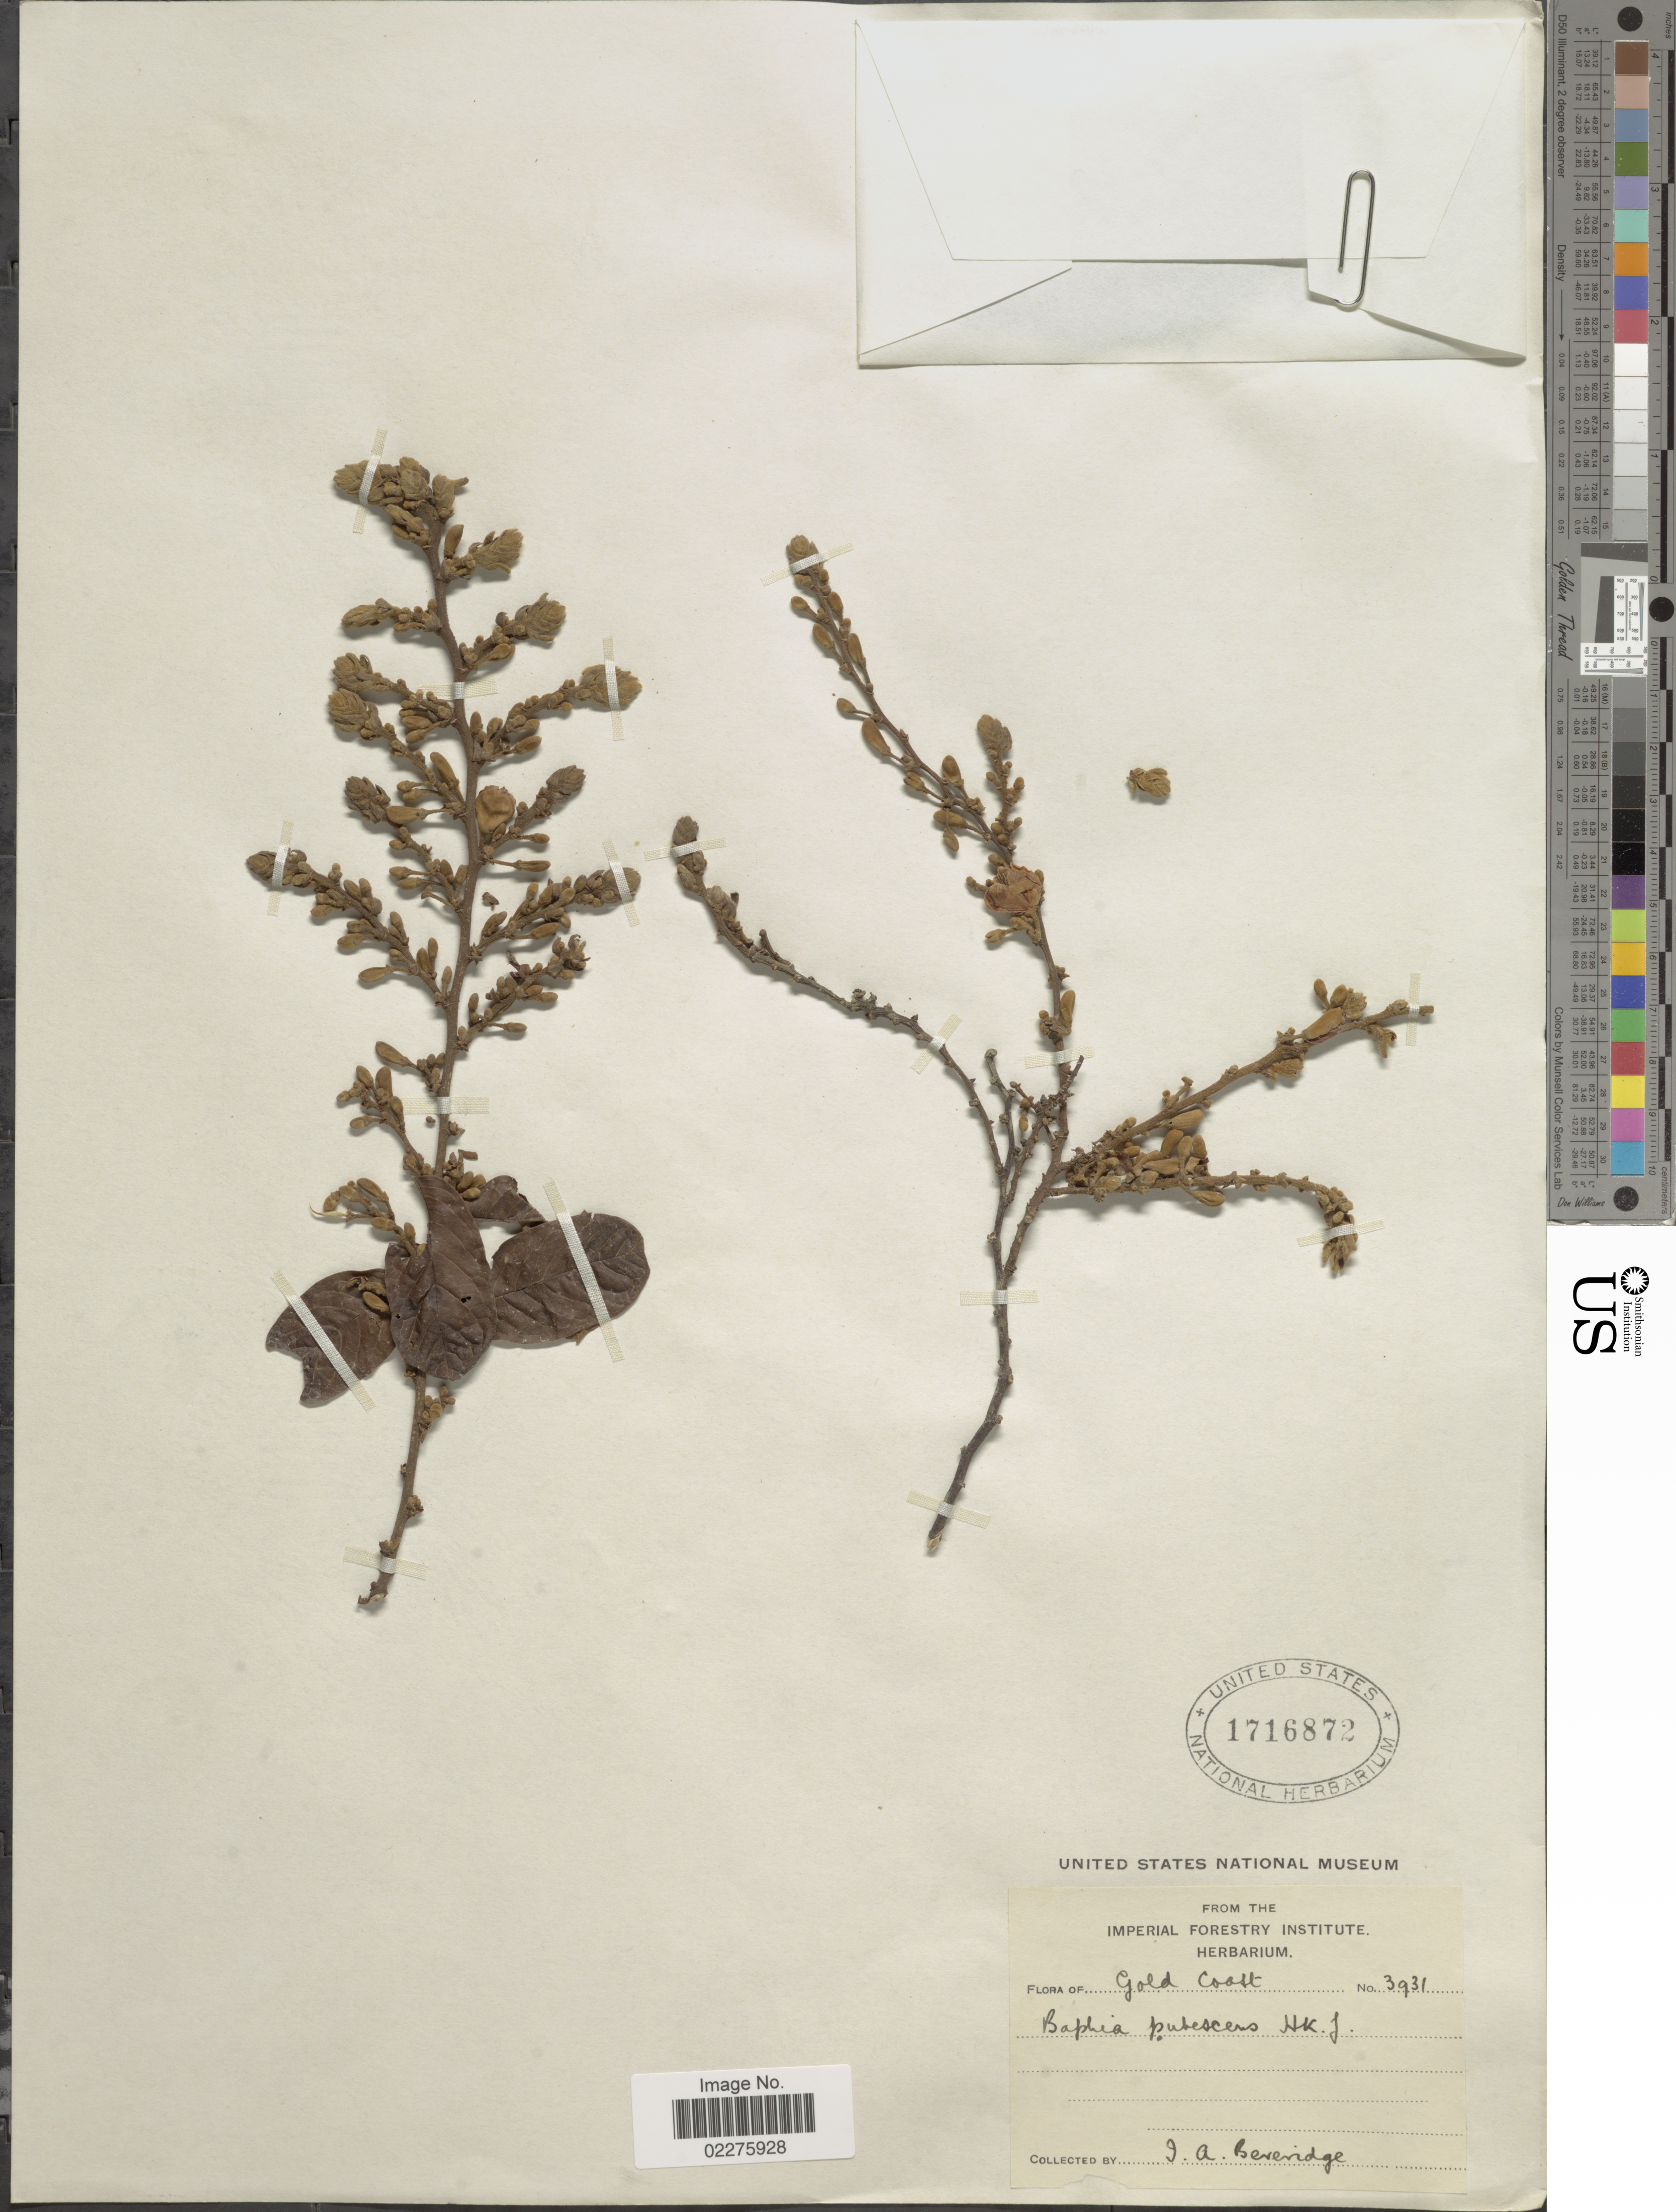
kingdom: Plantae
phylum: Tracheophyta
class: Magnoliopsida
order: Fabales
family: Fabaceae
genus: Baphia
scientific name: Baphia pubescens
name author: Hook. f.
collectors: J. Beveridge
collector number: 3931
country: Ghana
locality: Gold Coast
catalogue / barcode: US 1716872